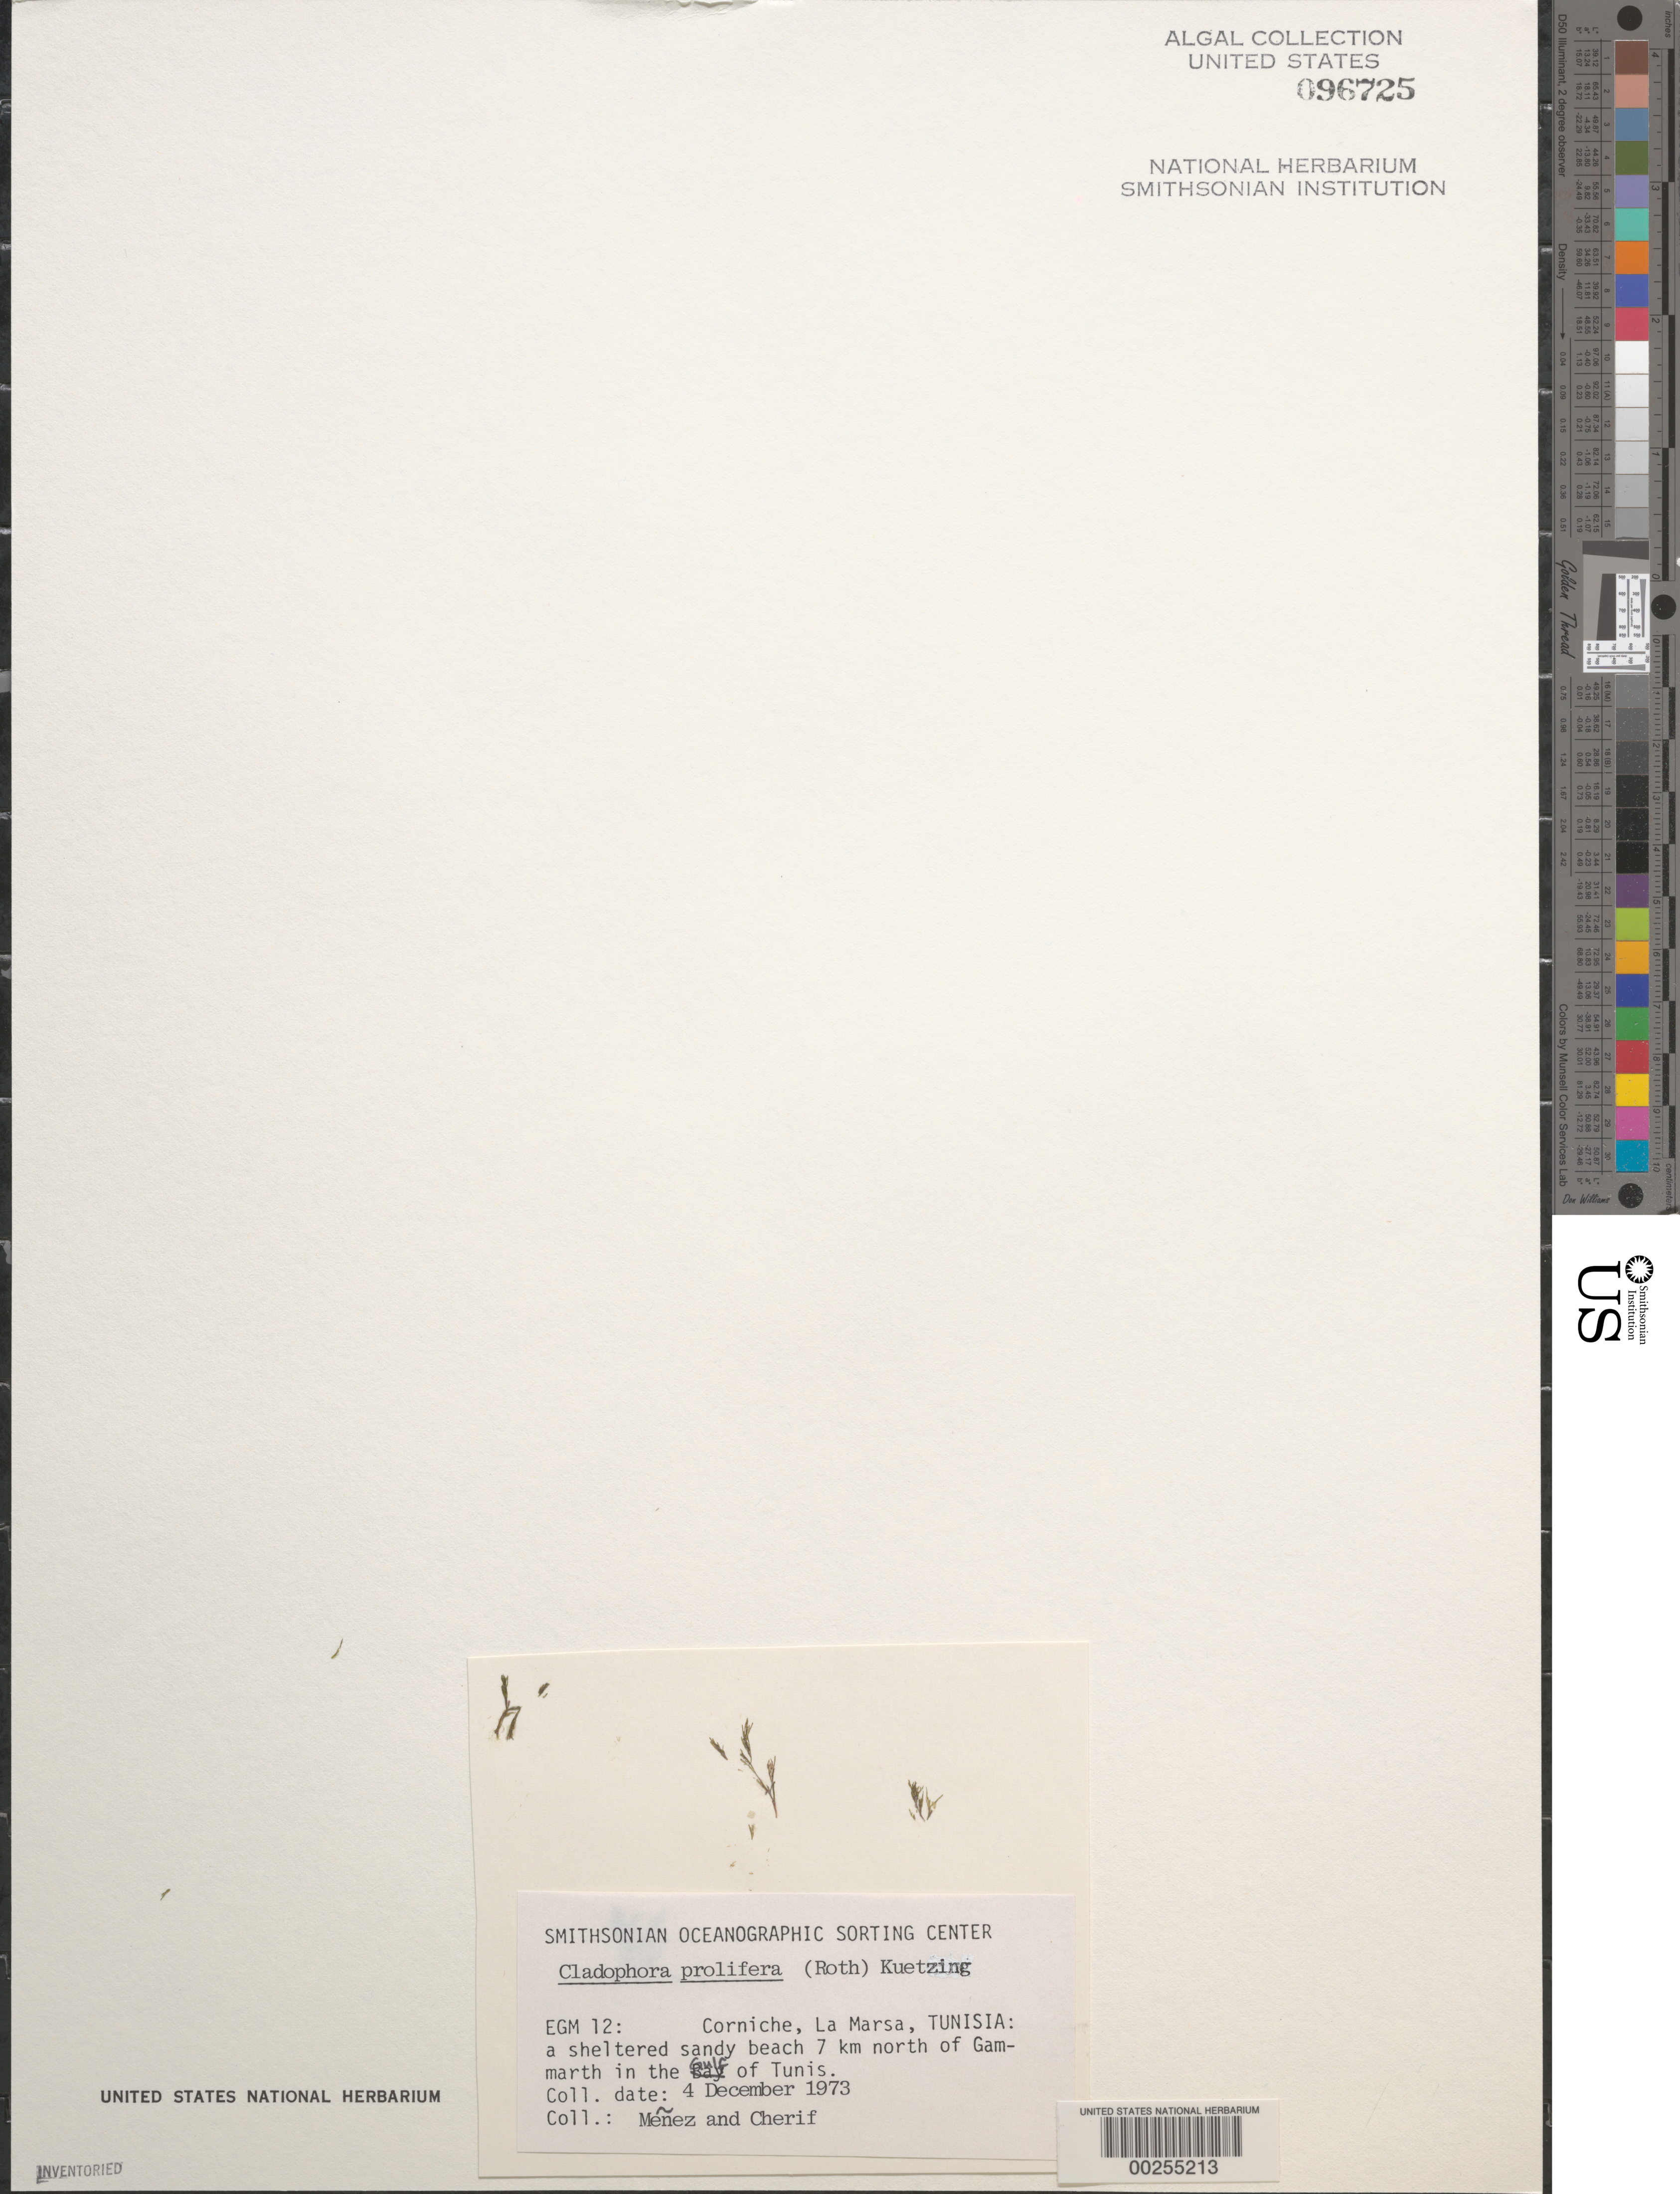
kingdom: Plantae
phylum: Chlorophyta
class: Ulvophyceae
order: Cladophorales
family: Cladophoraceae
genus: Cladophora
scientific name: Cladophora prolifera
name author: (Roth) Kütz.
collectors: Meñez & -. Cherif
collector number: EGM 12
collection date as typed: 04 Dec 1973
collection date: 1973-12-04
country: Tunisia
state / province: Tunis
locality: Corniche, la marsa, seven km north of gammarth, gulf of tunis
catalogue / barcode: US 96725